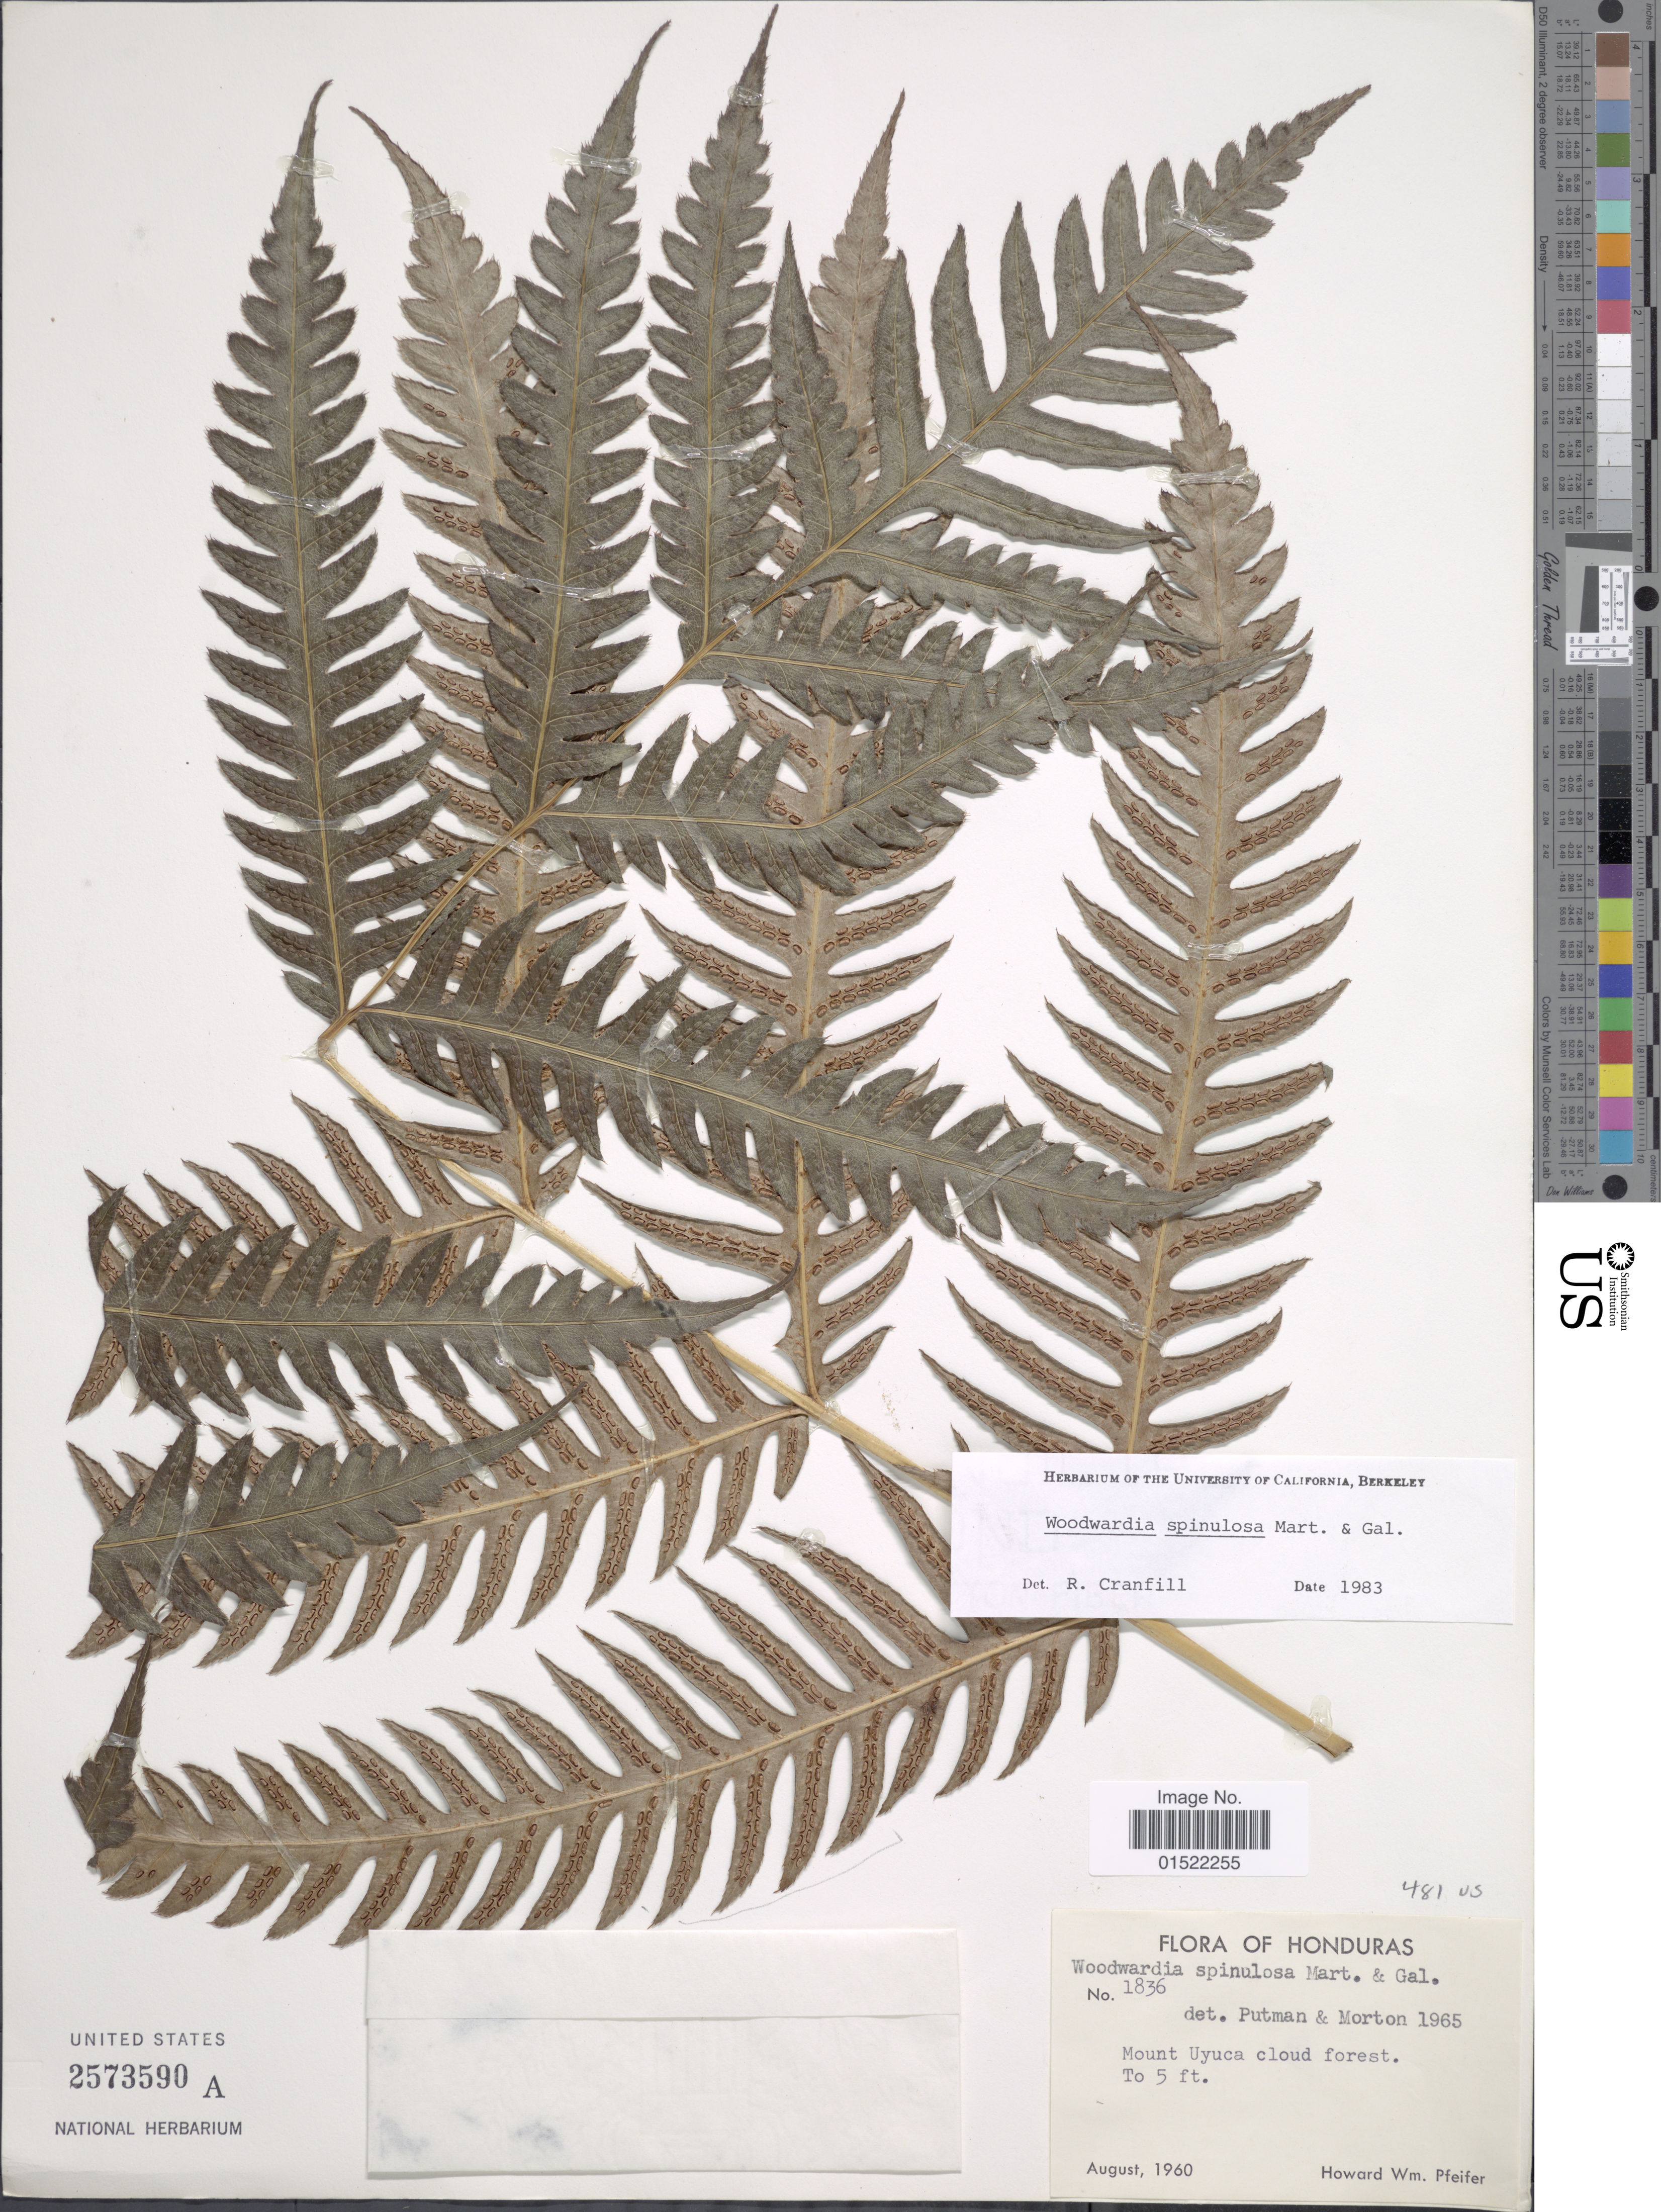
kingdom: Plantae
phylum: Tracheophyta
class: Polypodiopsida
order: Polypodiales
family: Blechnaceae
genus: Woodwardia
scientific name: Woodwardia spinulosa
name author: M. Martens & Galeotti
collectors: H. W. Pfeifer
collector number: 1836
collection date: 1960-08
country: Honduras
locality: Mount Uyuca cloud forest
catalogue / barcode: US 2573590A